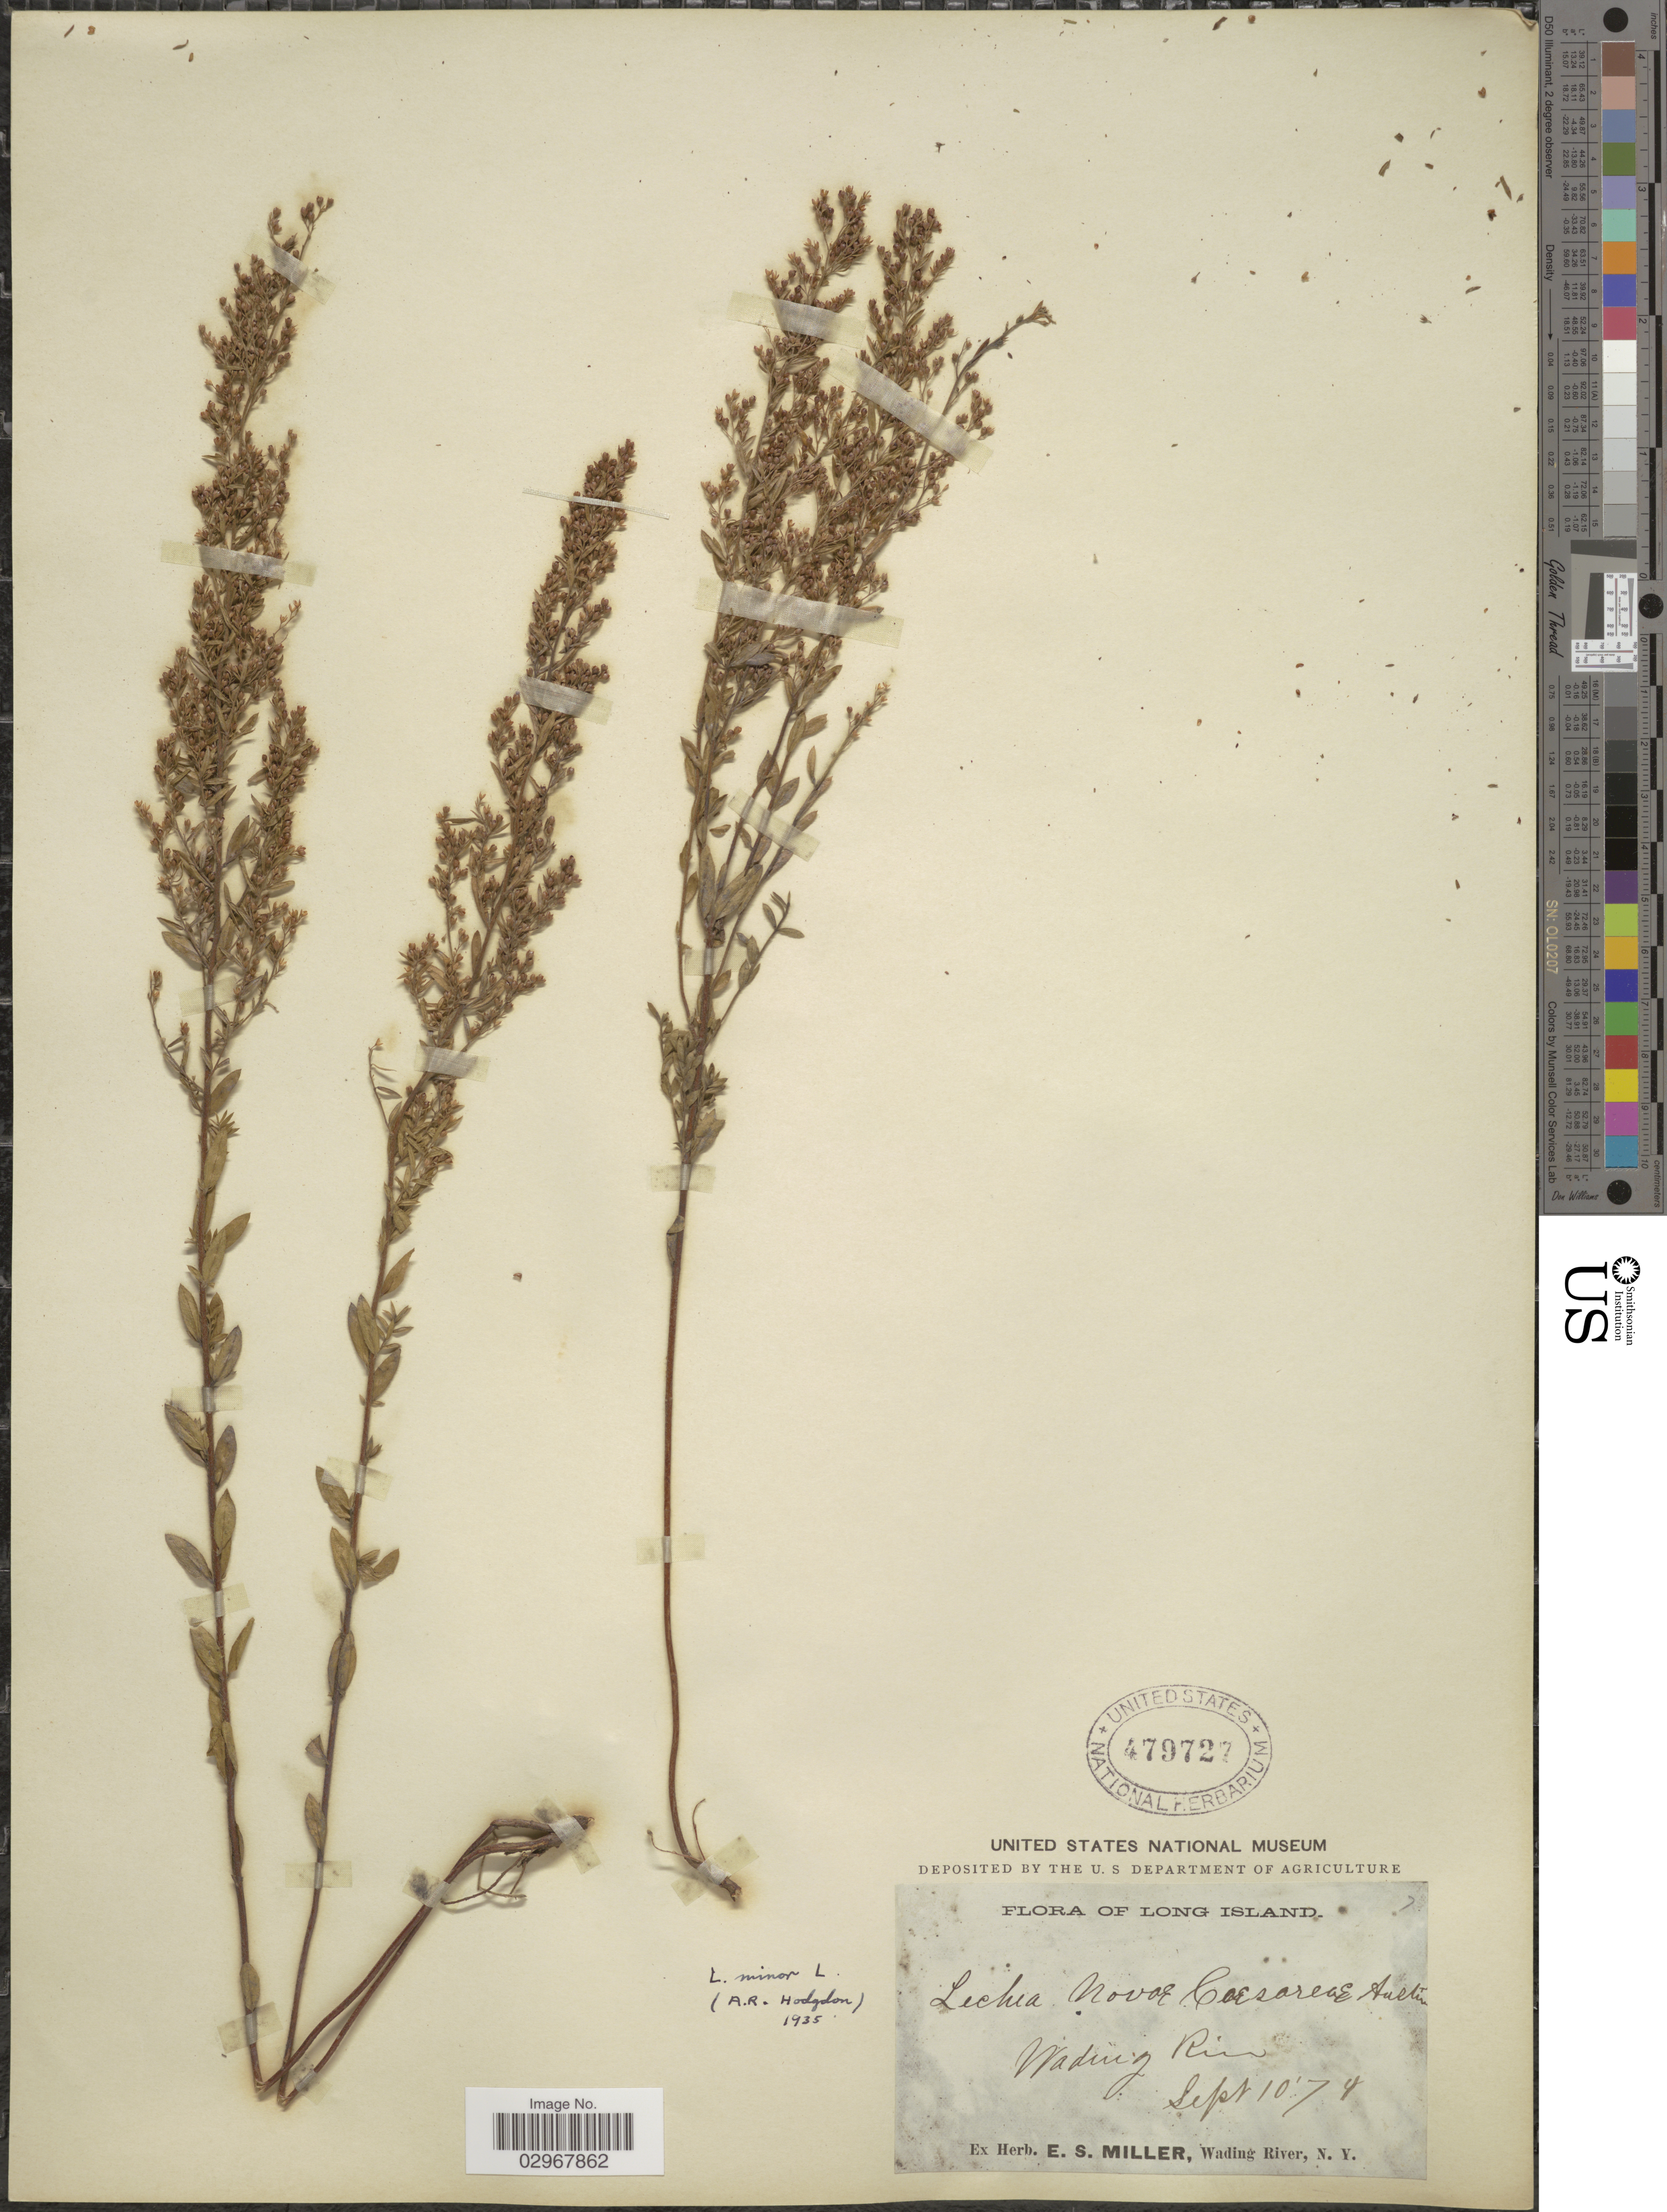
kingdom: Plantae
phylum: Tracheophyta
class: Magnoliopsida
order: Malvales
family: Cistaceae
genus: Lechea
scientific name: Lechea minor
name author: L.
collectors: ex herb. E. S. Miller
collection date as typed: Transcribed d/m/y: 10/9/74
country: United States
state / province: New York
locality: Long Island. Wading River.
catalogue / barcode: US 79727